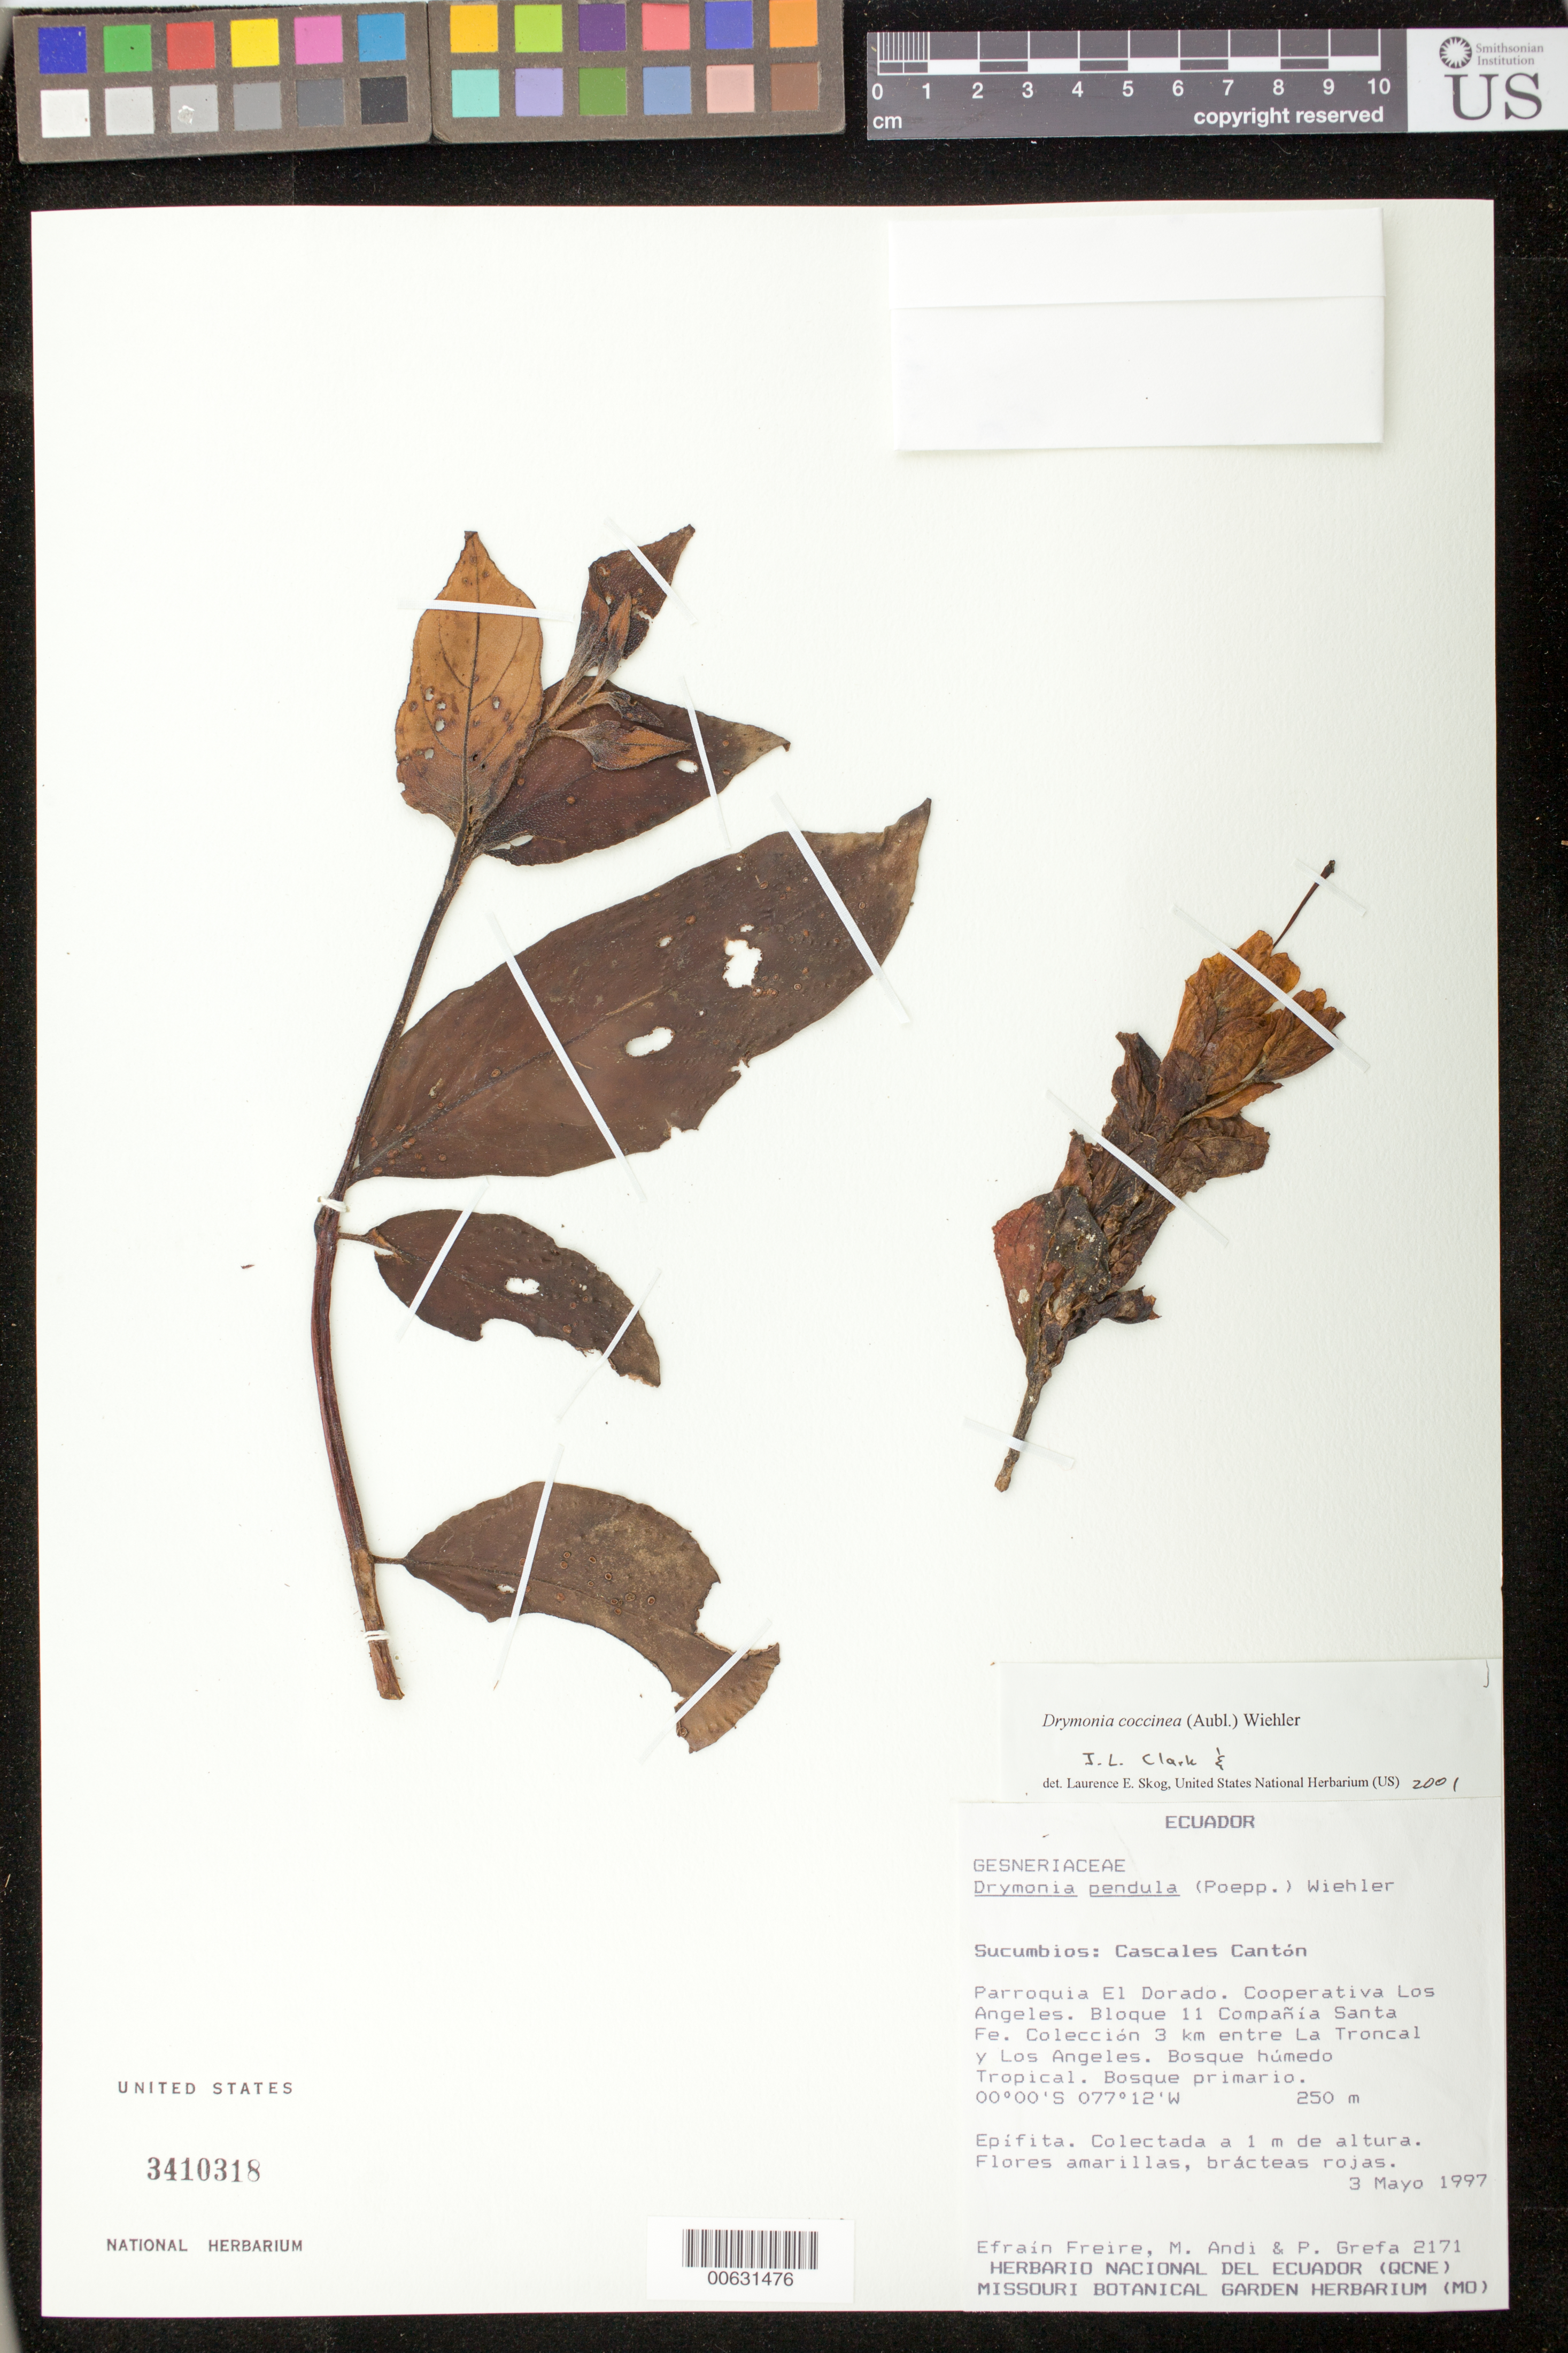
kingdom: Plantae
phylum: Tracheophyta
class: Magnoliopsida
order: Lamiales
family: Gesneriaceae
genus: Drymonia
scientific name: Drymonia coccinea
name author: (Aubl.) Wiehler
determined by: Clark, J. L.; Skog, Laurence E.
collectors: E. Freire, M. Andi & P. Grefa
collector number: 2171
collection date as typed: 03 May 1997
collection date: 1997-05-03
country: Ecuador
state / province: Sucumbíos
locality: Cascales Cantón; Parroquia El Dorado, cooperativa Los Angeles, Bloque 11 Compañía Santa Fe; colección 3 km entre La Troncal y Los Angeles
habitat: Bosque húmedo tropical; bosque primario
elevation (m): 250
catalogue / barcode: US 3410318